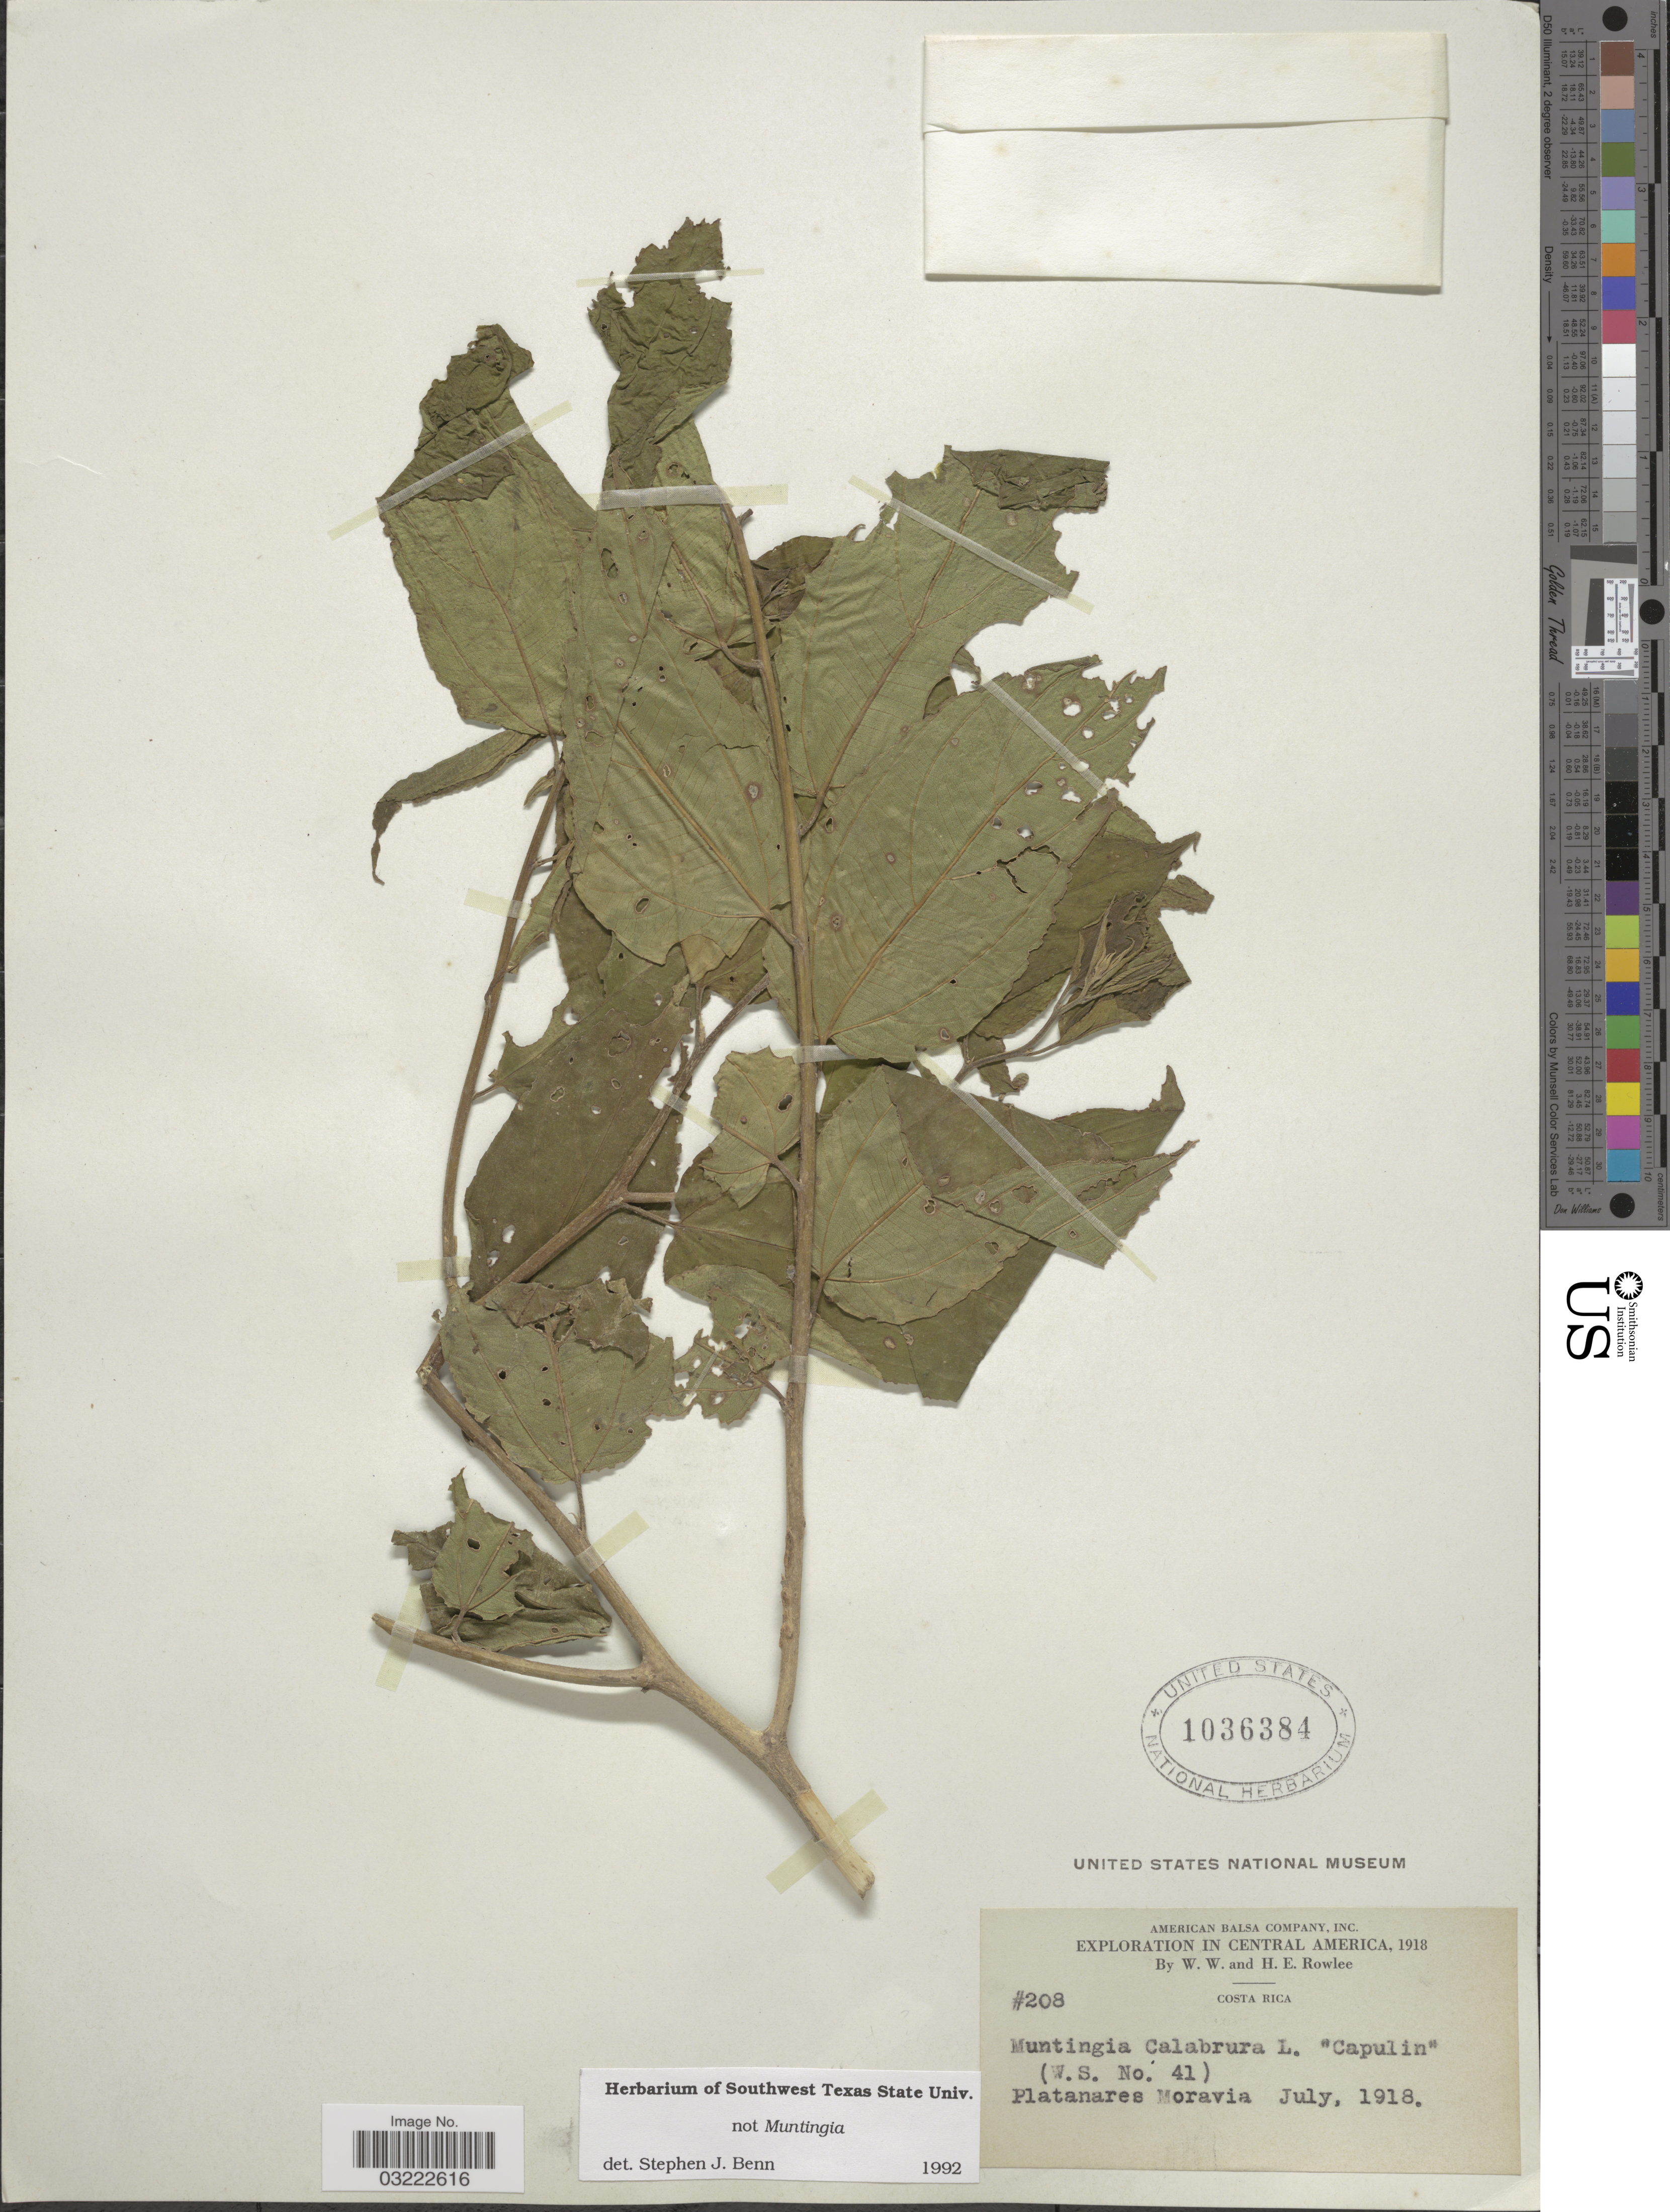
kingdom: Plantae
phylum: Tracheophyta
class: Magnoliopsida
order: Rosales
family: Cannabaceae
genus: Celtis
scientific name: Celtis trinervia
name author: Lam.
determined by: Acevedo-Rodriguez, P., (US), Smithsonian Institution - National Museum of Natural History (UNITED STATES)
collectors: W. W. Rowlee & H. E. Rowlee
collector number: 208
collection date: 1918-07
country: Costa Rica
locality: Central America, Platanares Moravia.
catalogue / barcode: US 1036384